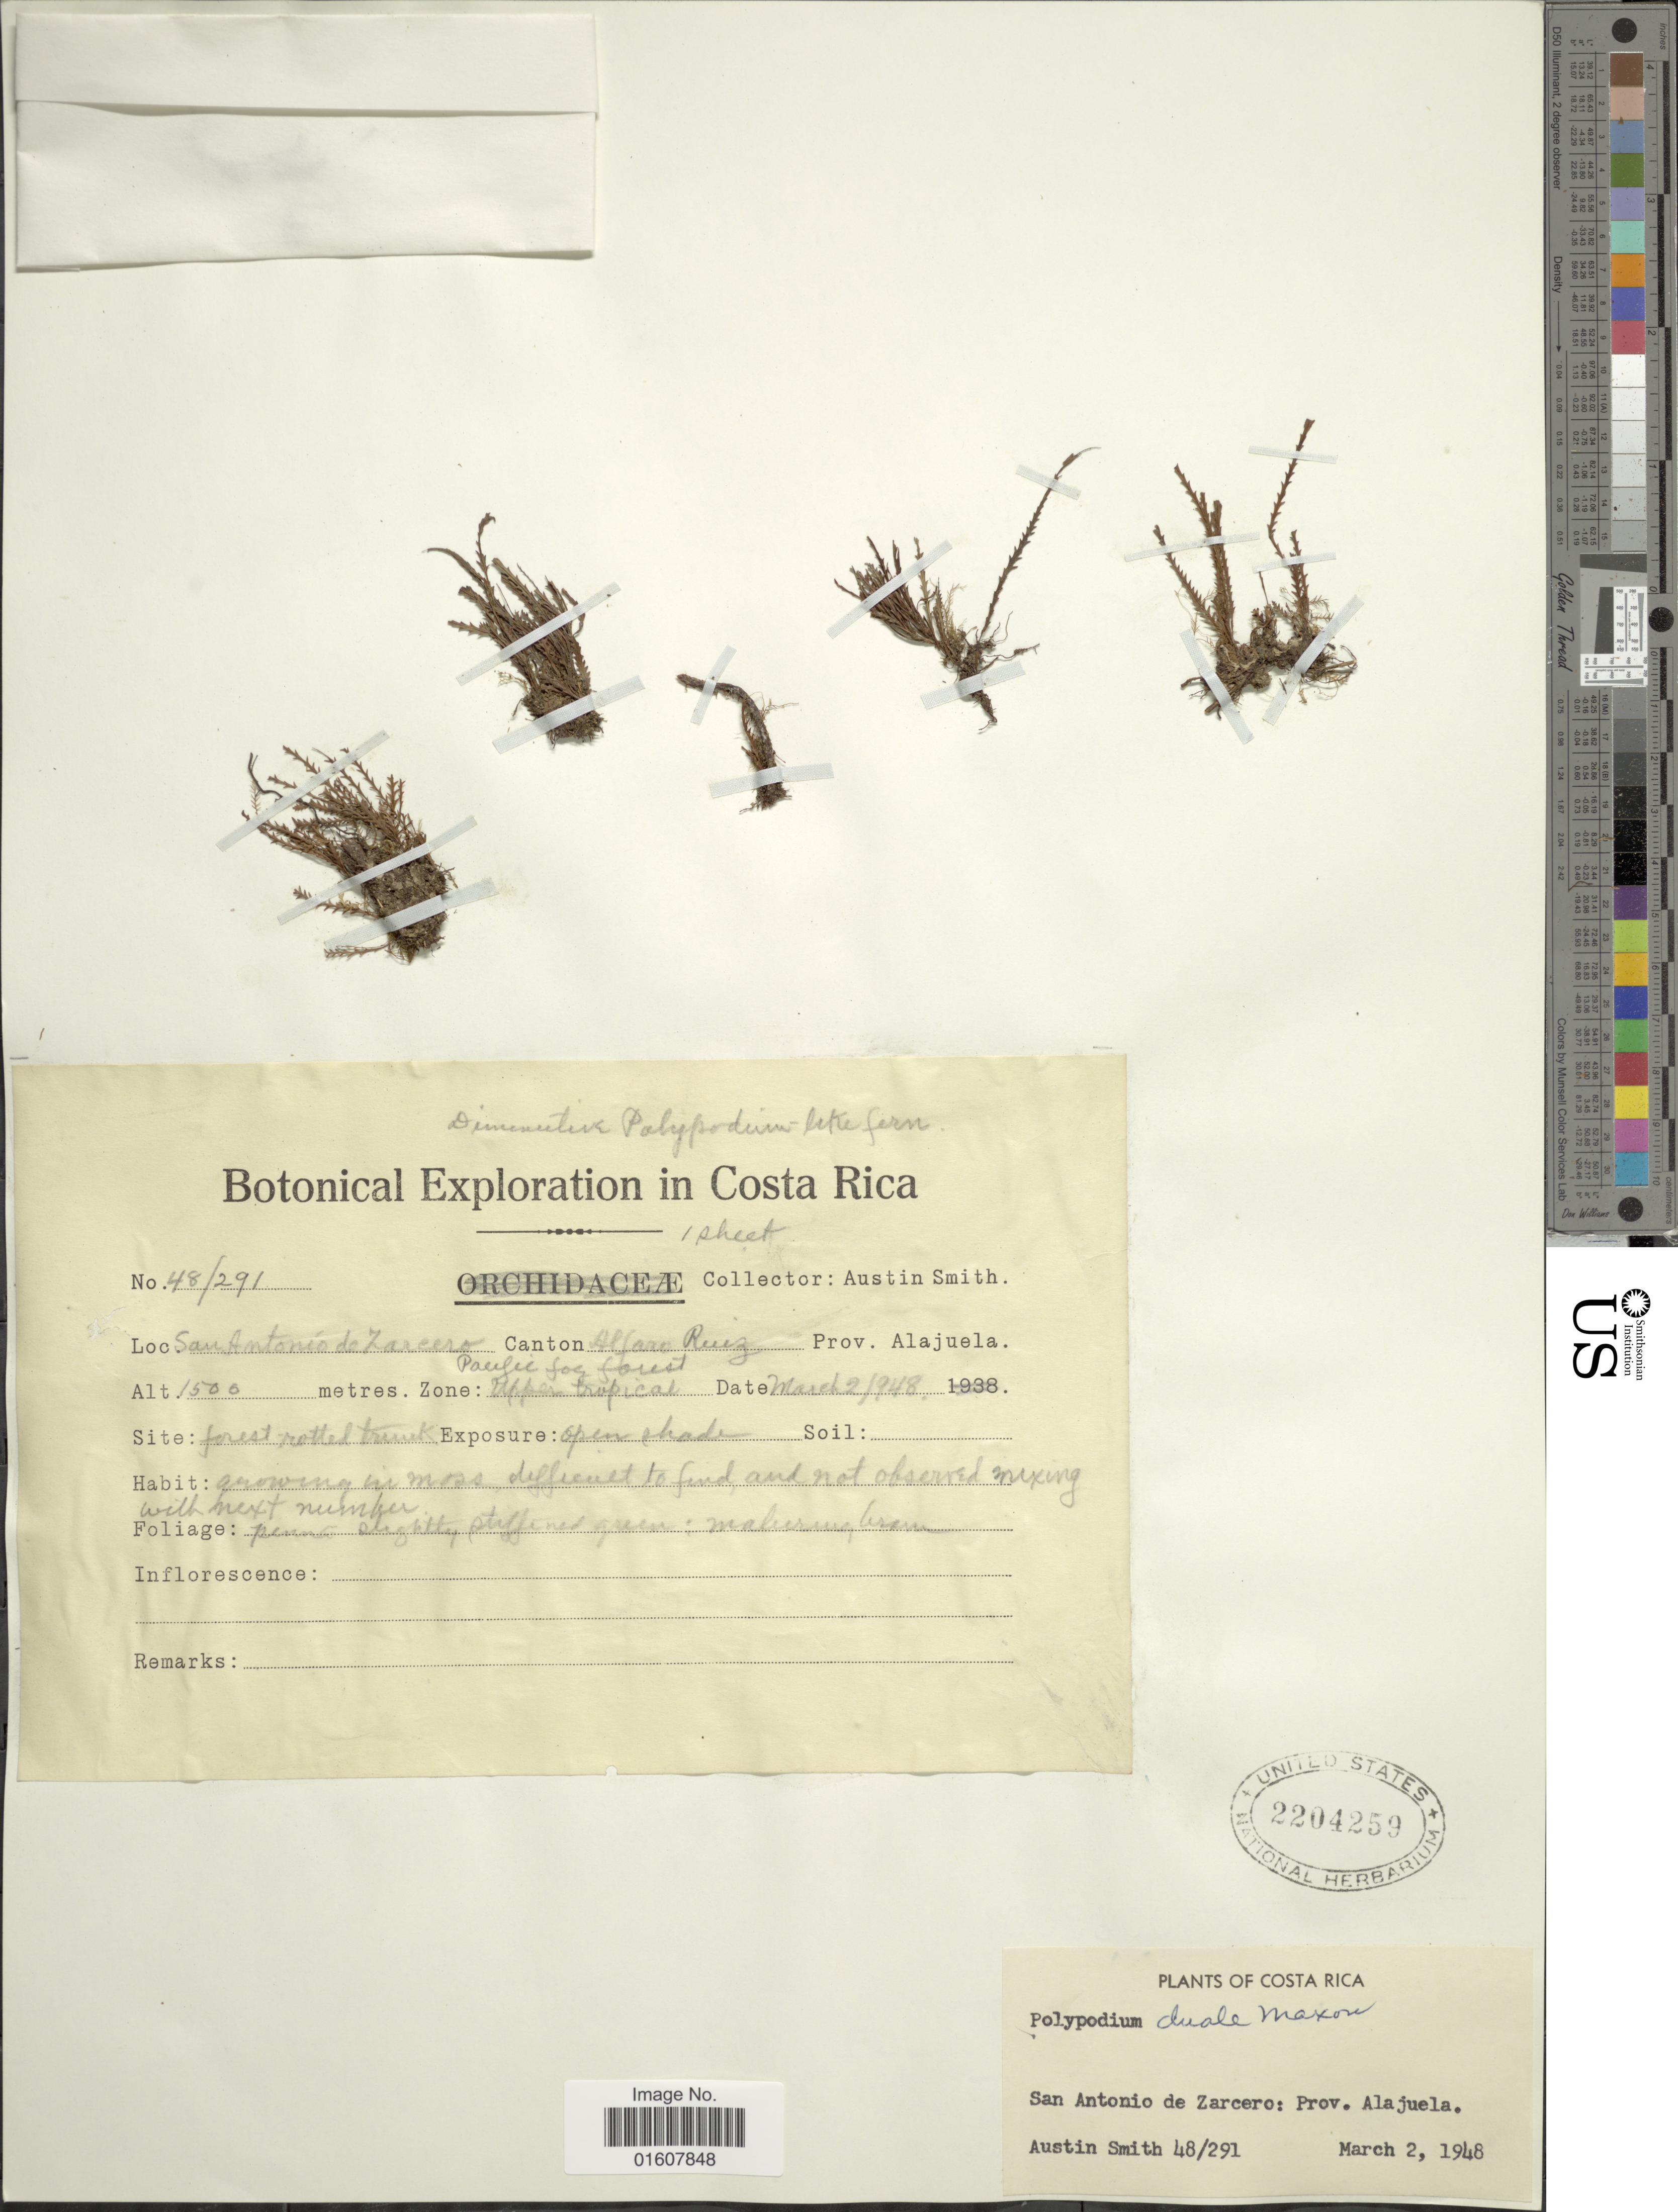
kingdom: Plantae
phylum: Tracheophyta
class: Polypodiopsida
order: Polypodiales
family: Polypodiaceae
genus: Cochlidium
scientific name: Cochlidium serrulatum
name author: (Sw.) L.E. Bishop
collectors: Aust P. Smith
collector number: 48/291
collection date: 1948-03-02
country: Costa Rica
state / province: Alajuela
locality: San Antonio de Zarcero, Canton Alfaro Ruiz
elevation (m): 1500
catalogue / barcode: US 2204259